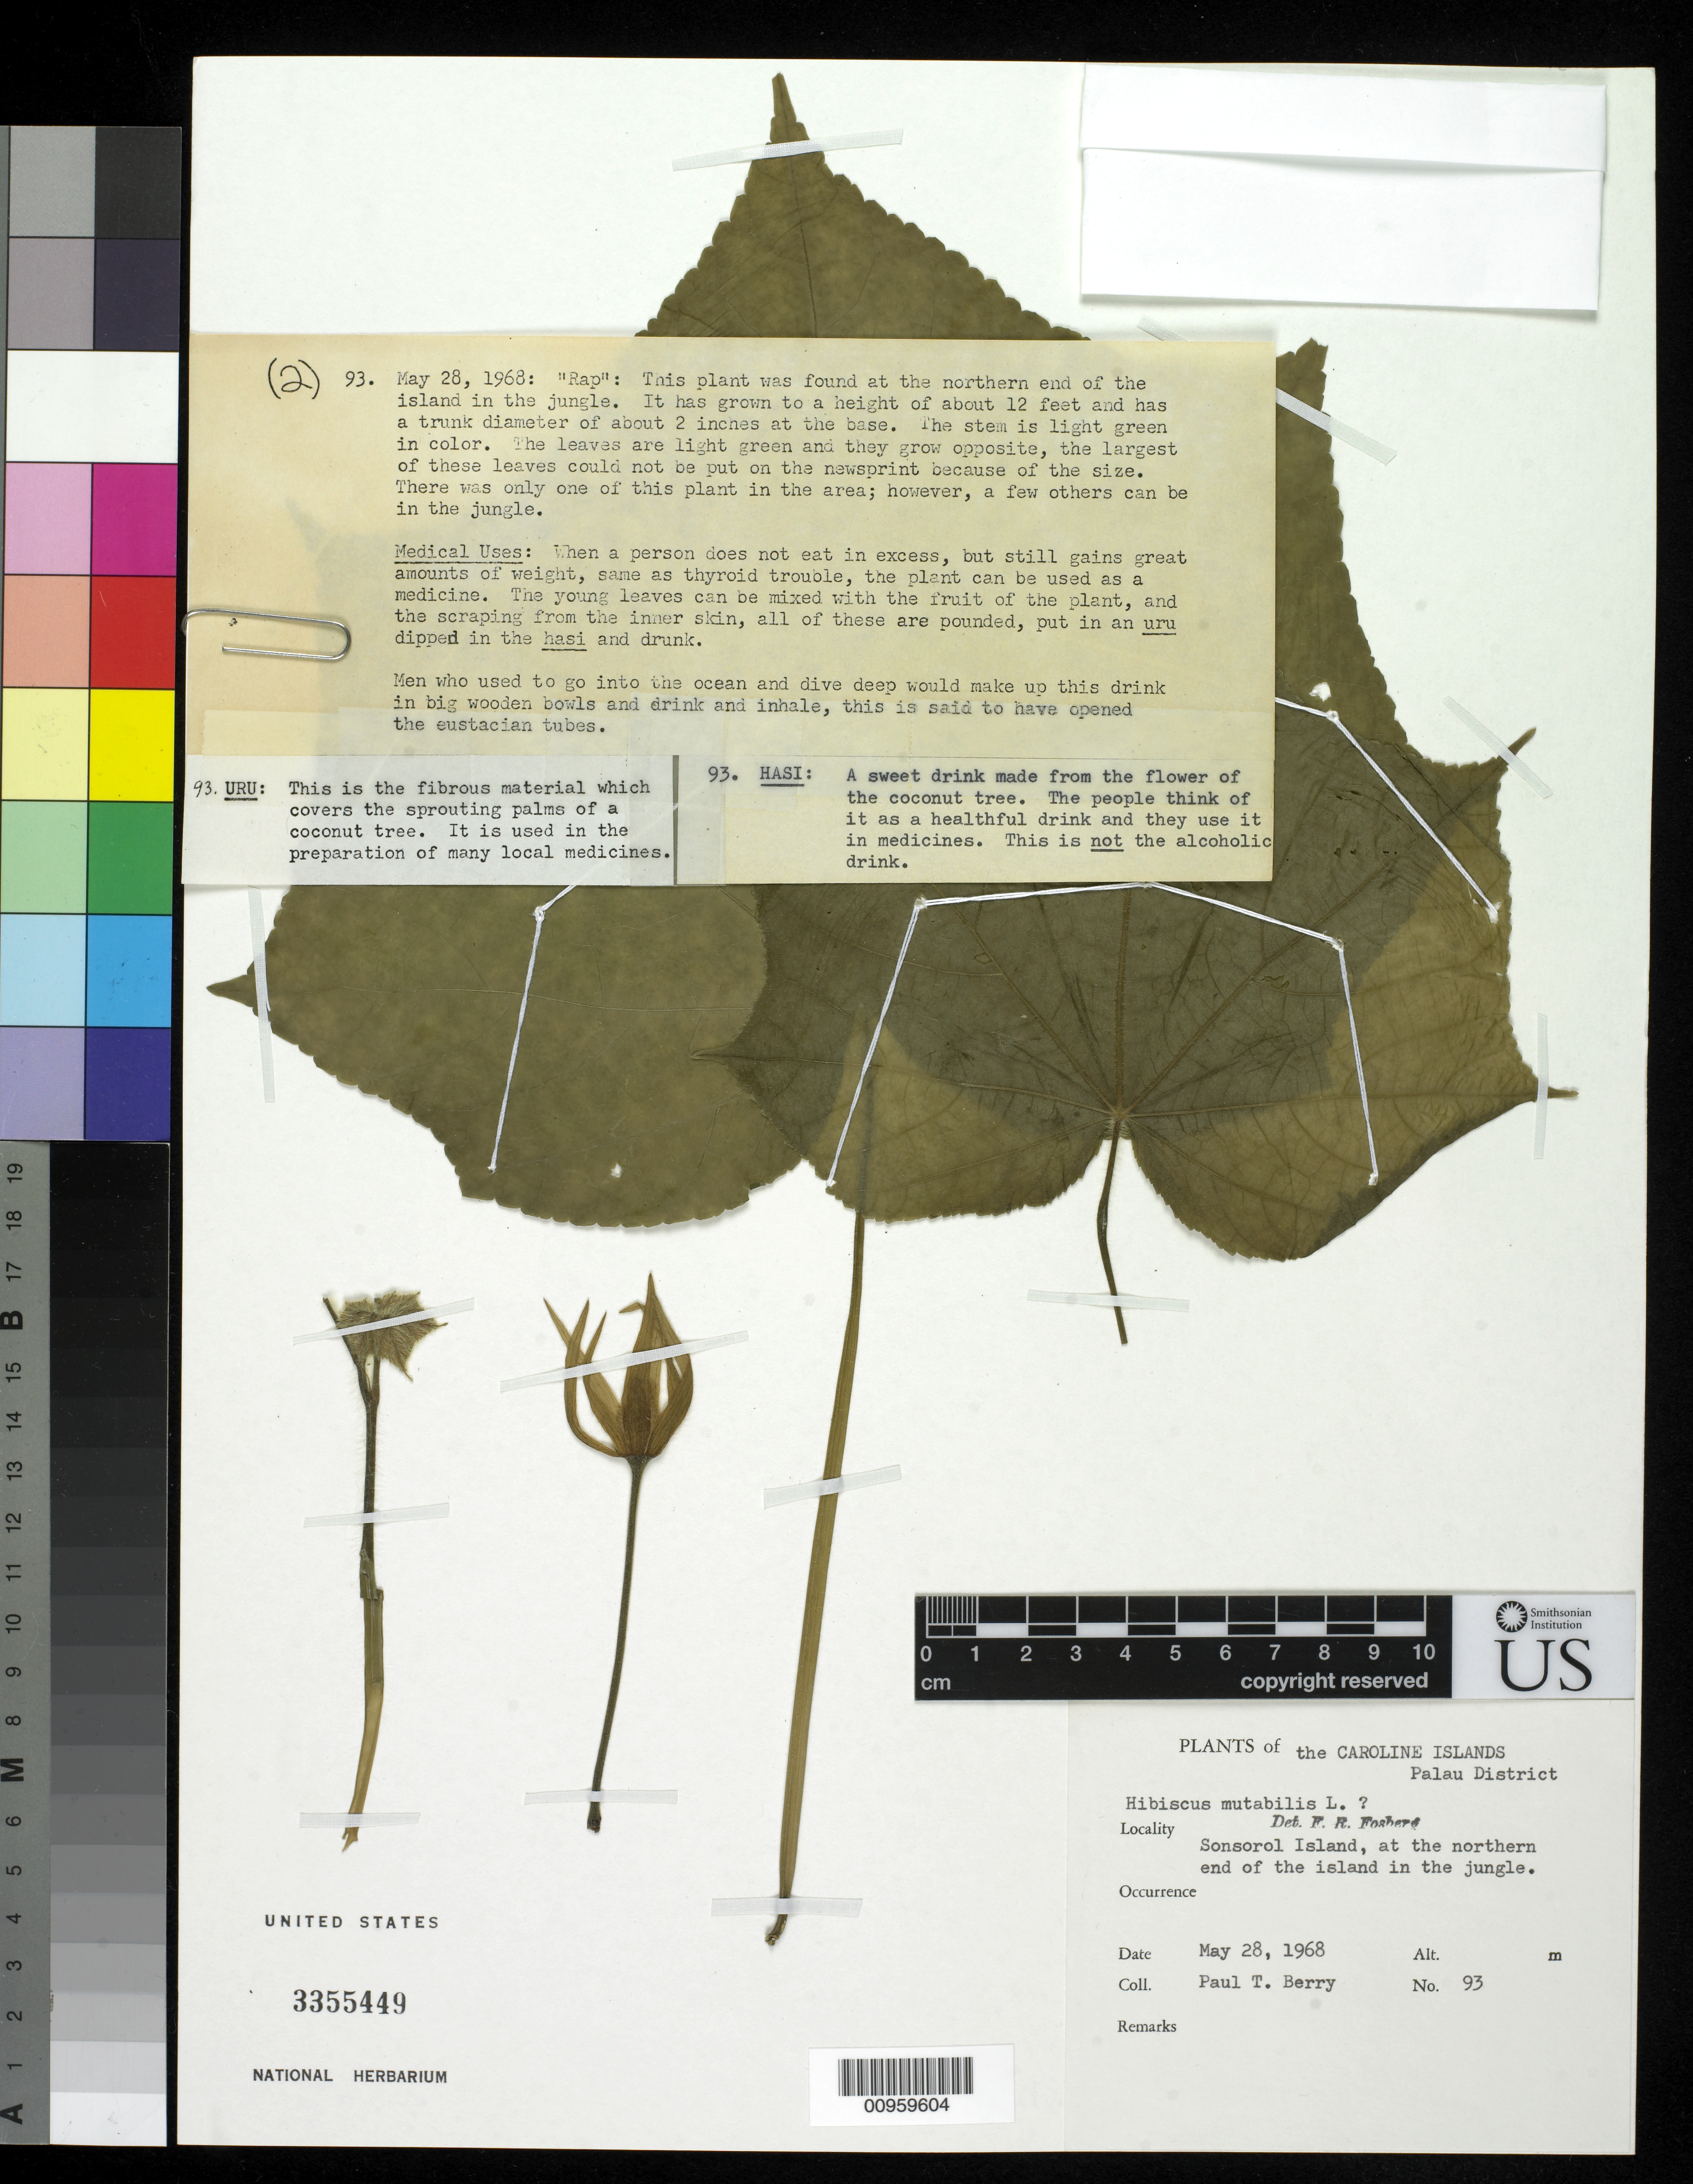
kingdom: Plantae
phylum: Tracheophyta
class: Magnoliopsida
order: Malvales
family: Malvaceae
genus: Hibiscus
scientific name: Hibiscus mutabilis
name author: L.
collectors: P. T. Berry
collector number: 93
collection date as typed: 27 May 1968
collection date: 1968-05-27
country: Palau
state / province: Sonsorol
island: Sonsorol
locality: Northern end of island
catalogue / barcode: US 3355449